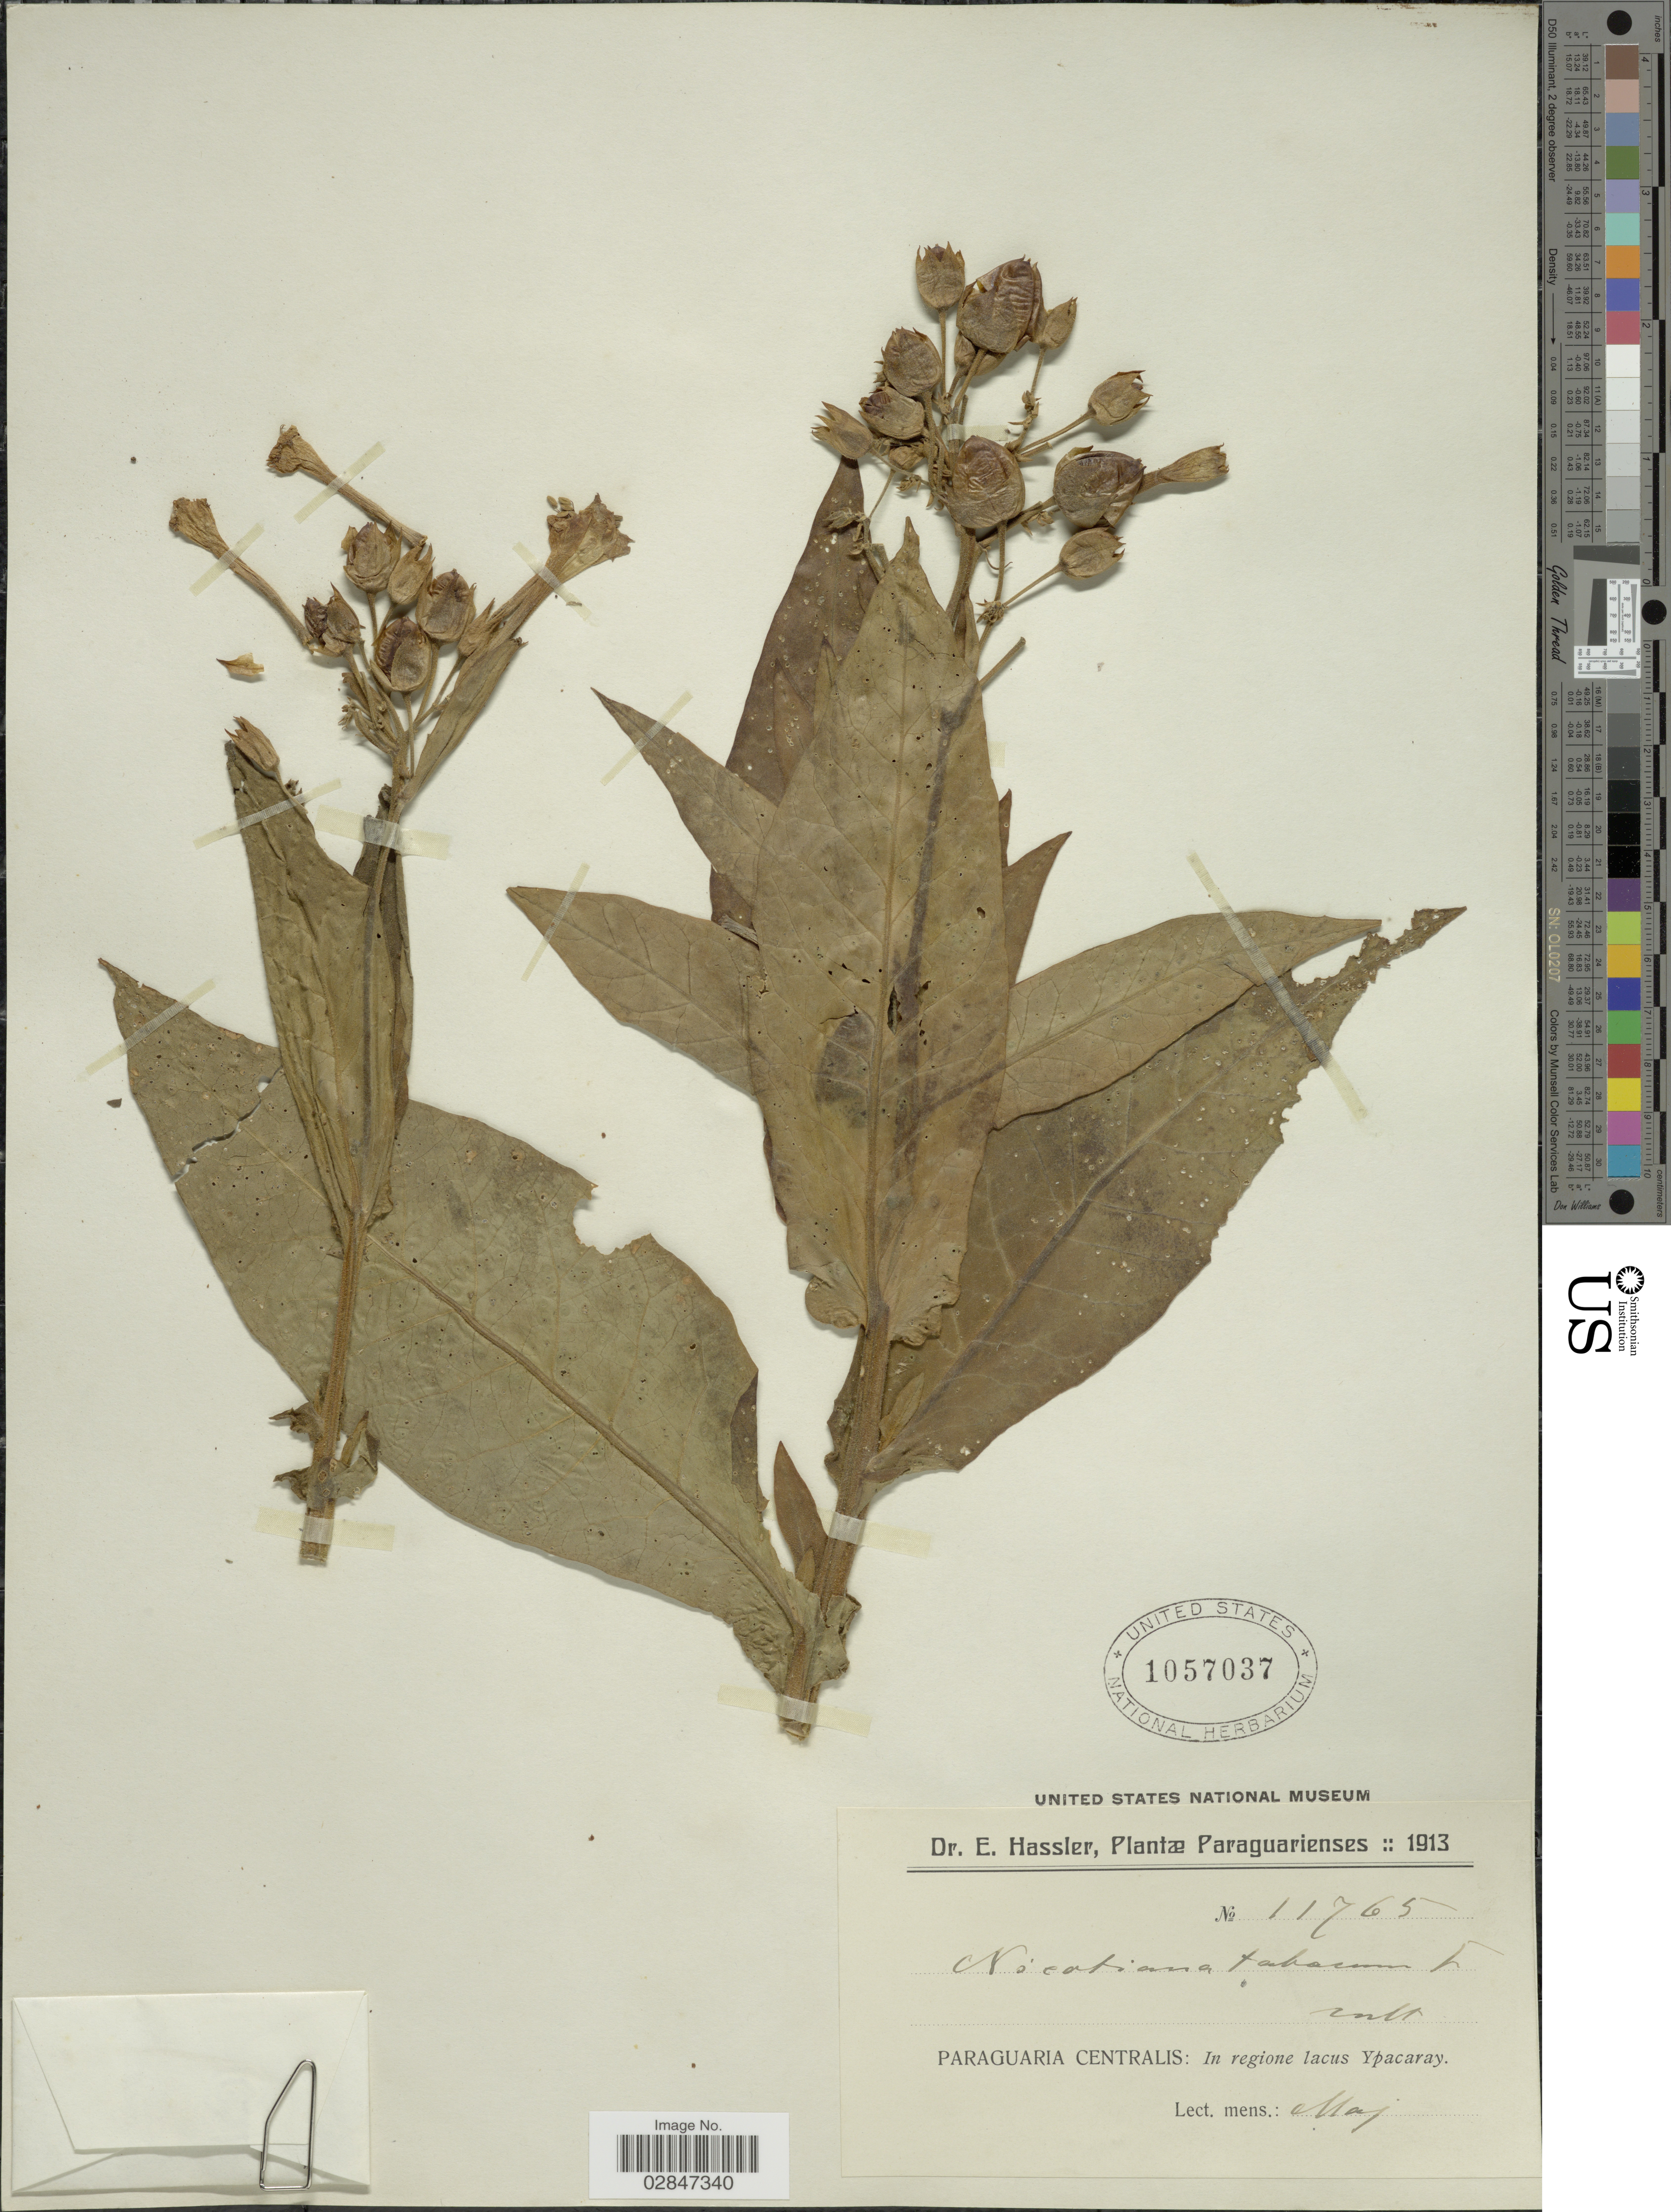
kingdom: Plantae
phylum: Tracheophyta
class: Magnoliopsida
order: Solanales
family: Solanaceae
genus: Nicotiana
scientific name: Nicotiana tabacum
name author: L.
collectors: E. Hassler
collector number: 11765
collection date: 1913-05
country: Paraguay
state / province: Paraguari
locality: Paraguarienses, Paraguaria Centralis: In regione lacus Ypacaray.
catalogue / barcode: US 1057037